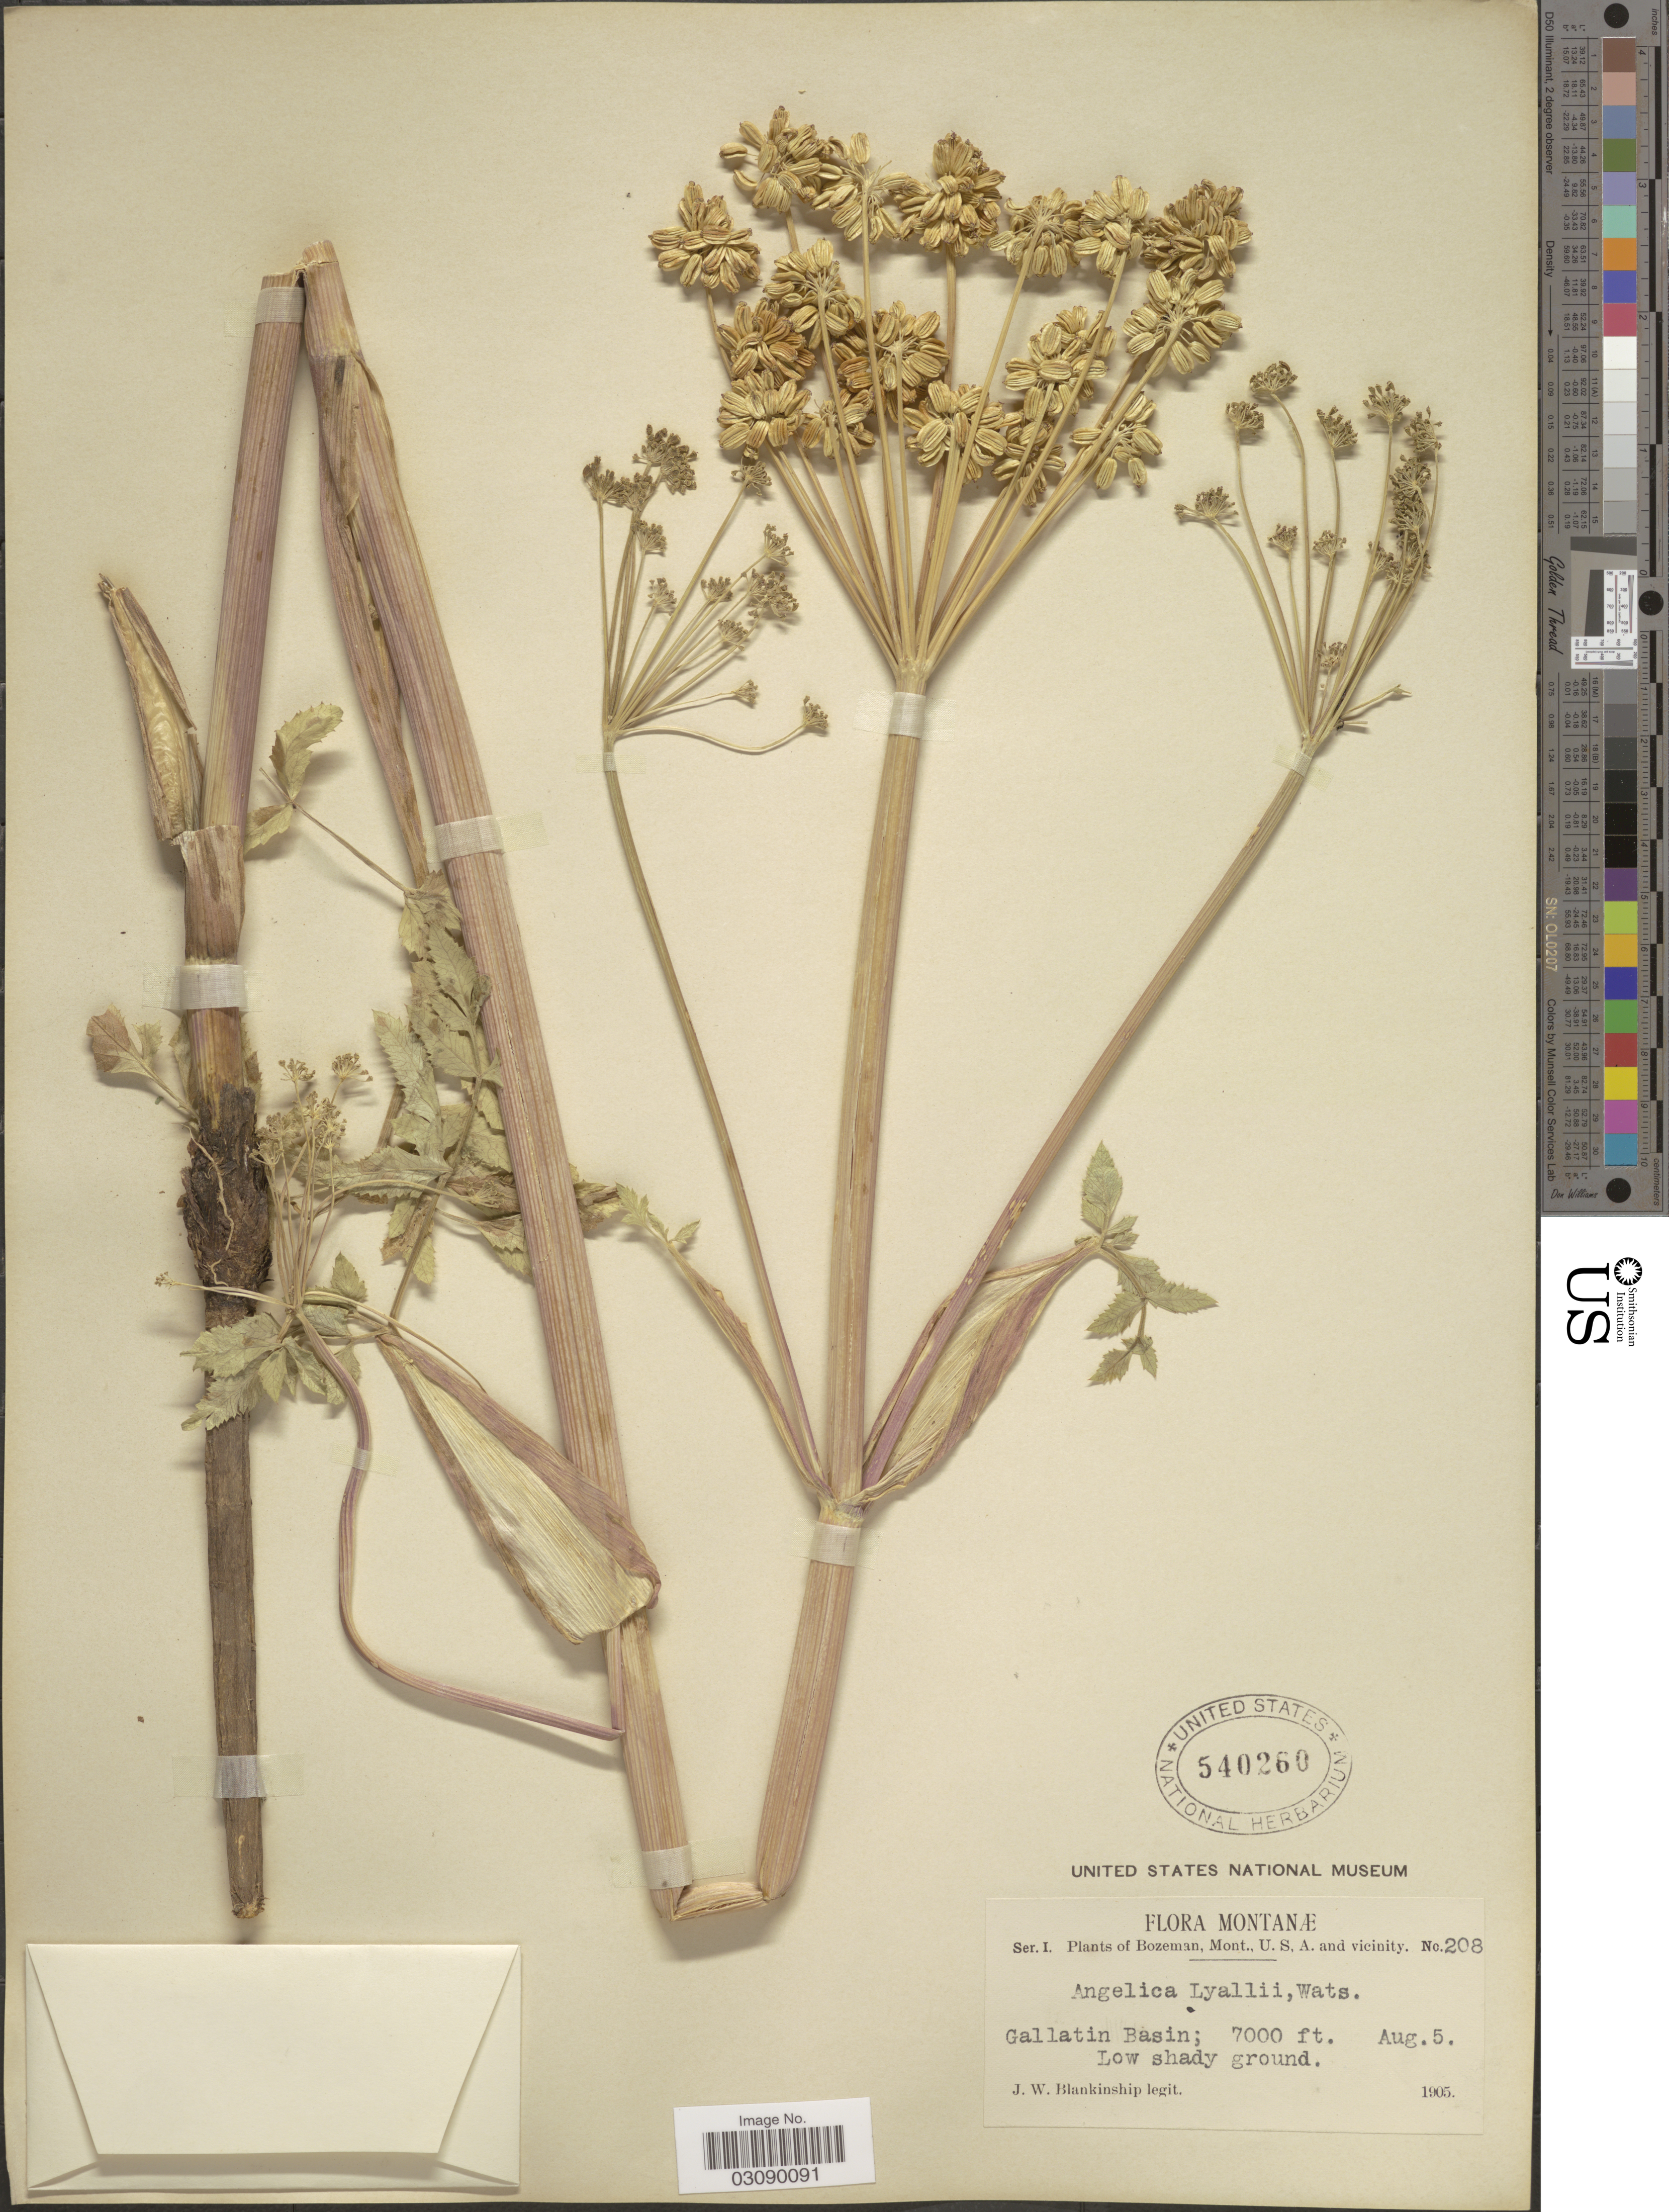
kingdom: Plantae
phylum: Tracheophyta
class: Magnoliopsida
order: Apiales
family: Apiaceae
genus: Angelica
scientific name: Angelica arguta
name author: Nutt.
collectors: J. W. Blankinship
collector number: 208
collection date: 1905-08-05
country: United States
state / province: Montana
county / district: Gallatin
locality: Gallatin Basin. Bozeman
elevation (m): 2134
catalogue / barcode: US 540260